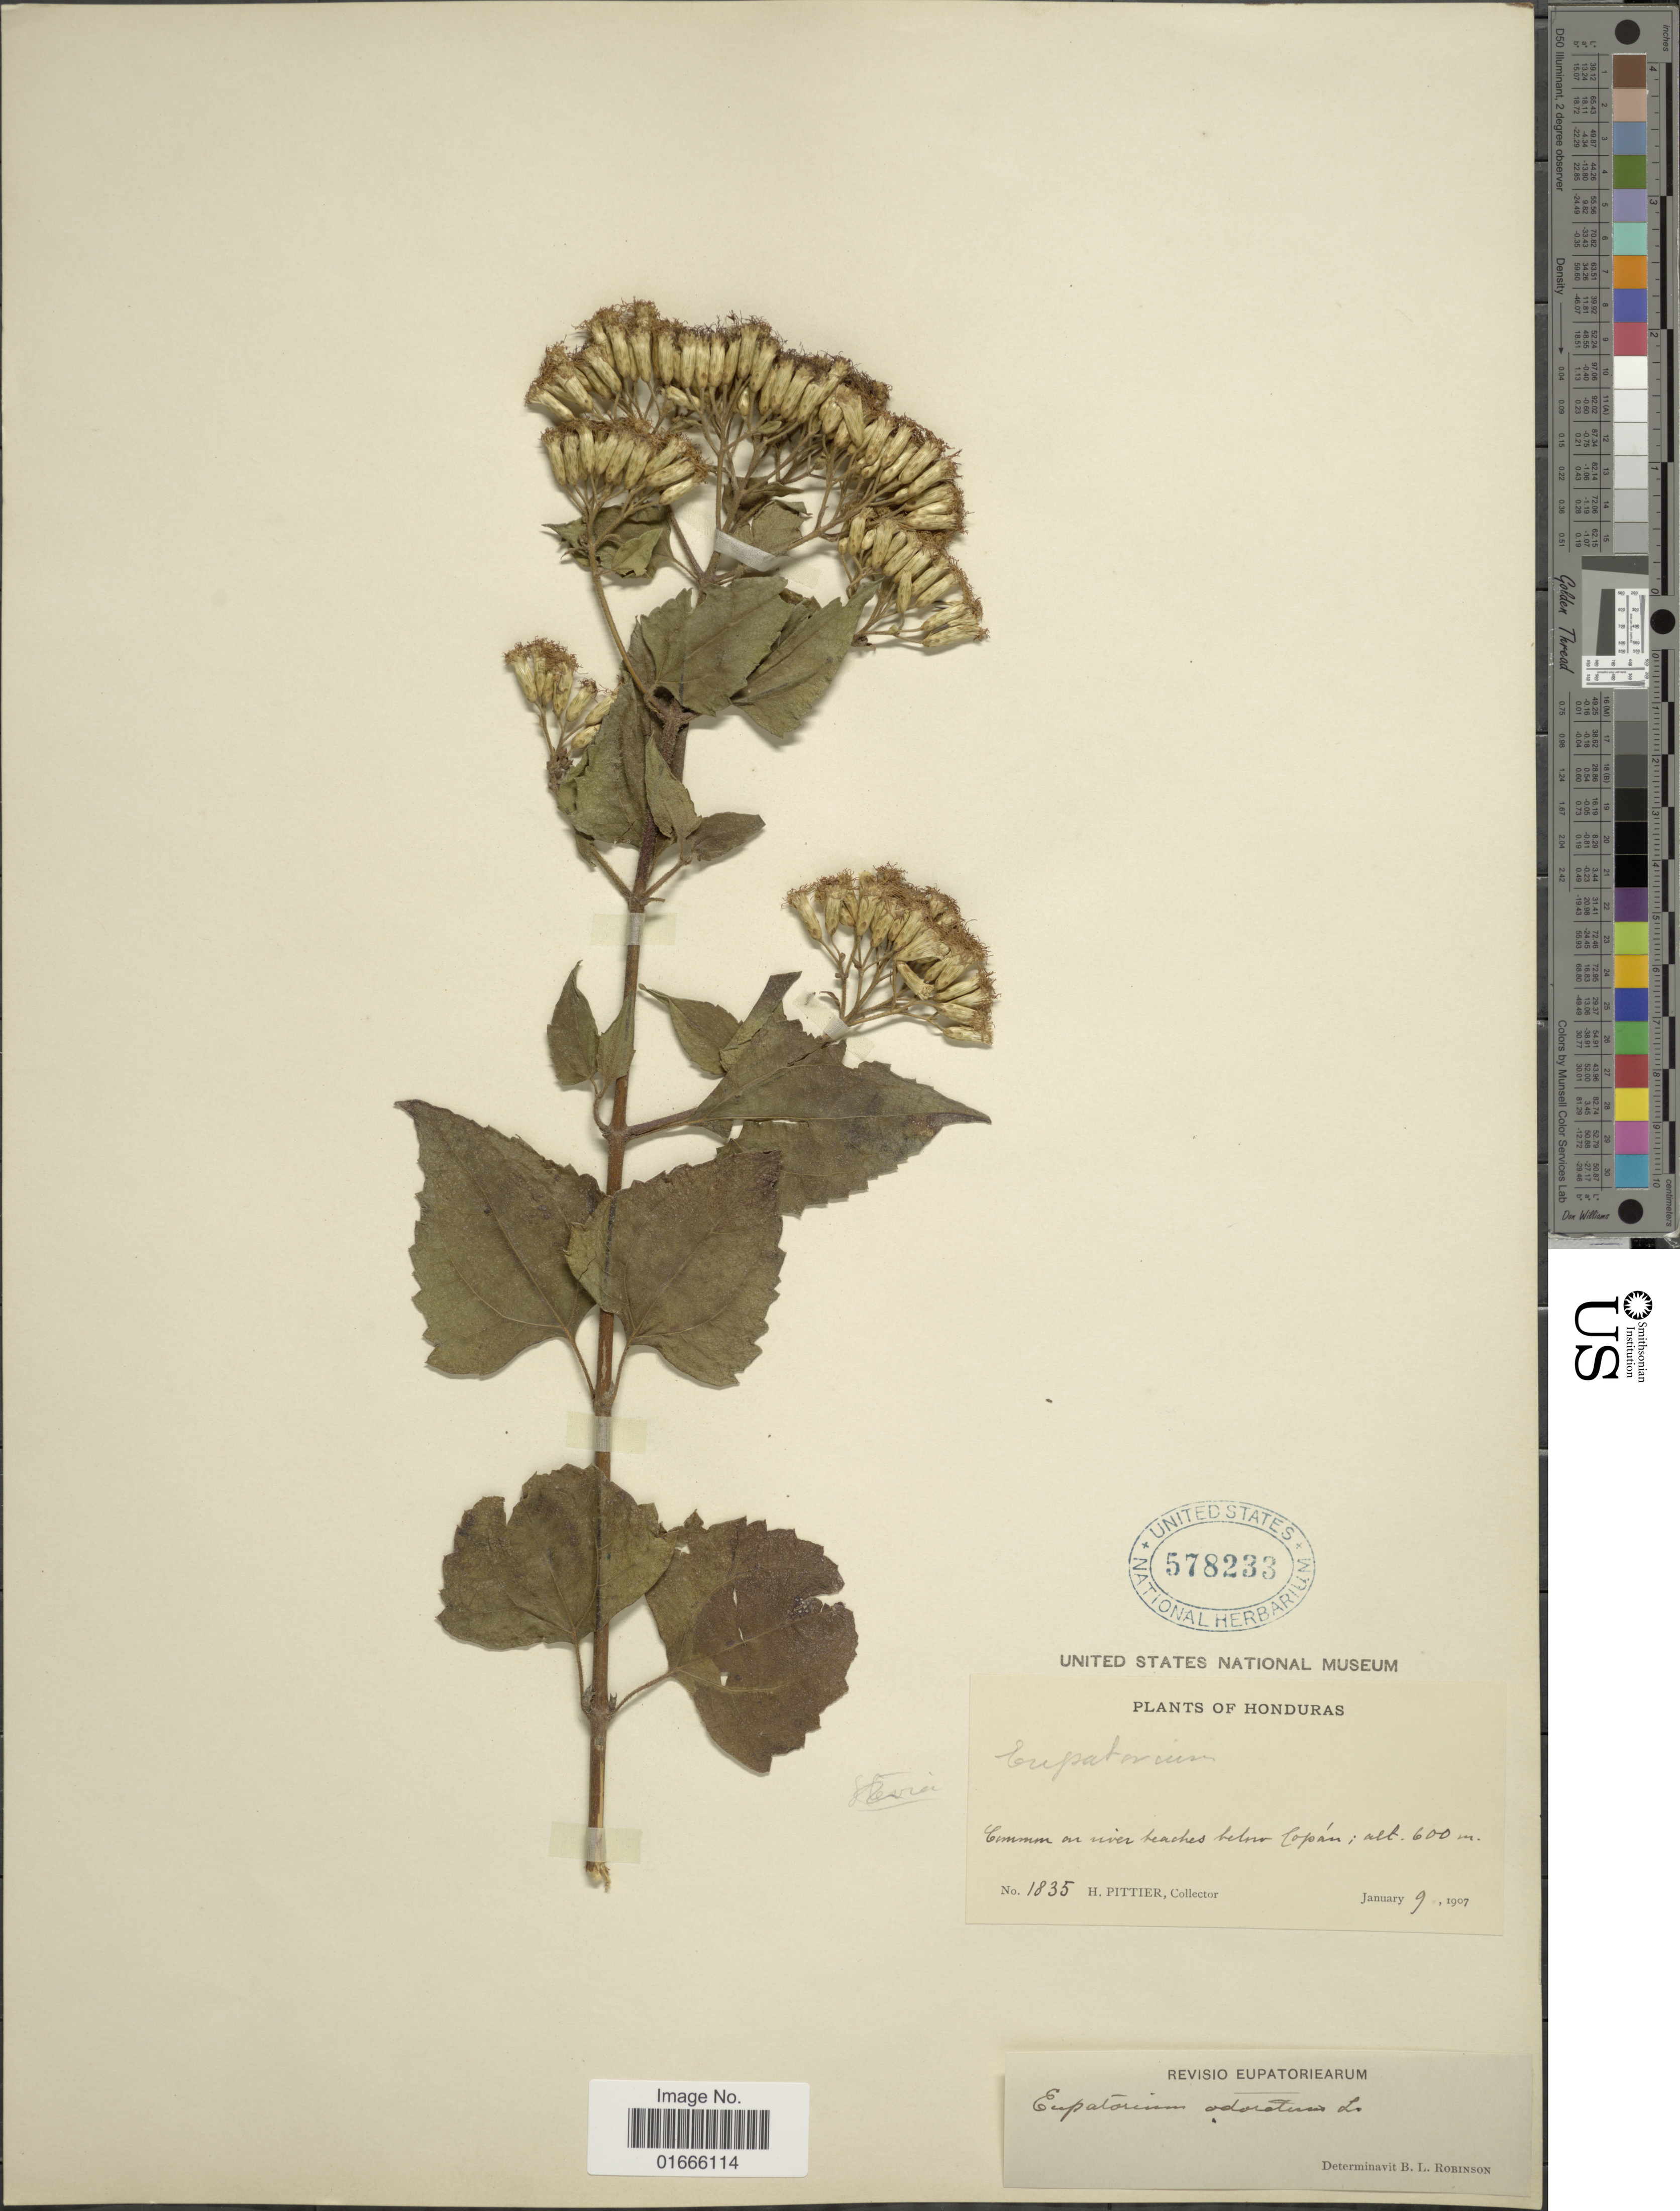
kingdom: Plantae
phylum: Tracheophyta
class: Magnoliopsida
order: Asterales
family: Asteraceae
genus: Chromolaena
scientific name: Chromolaena odorata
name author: (L.) R.M. King & H. Rob.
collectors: H. F. Pittier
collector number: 1835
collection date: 1907-01-09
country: Honduras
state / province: Copán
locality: Common on river beaches below Copán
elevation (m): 600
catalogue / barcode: US 578233